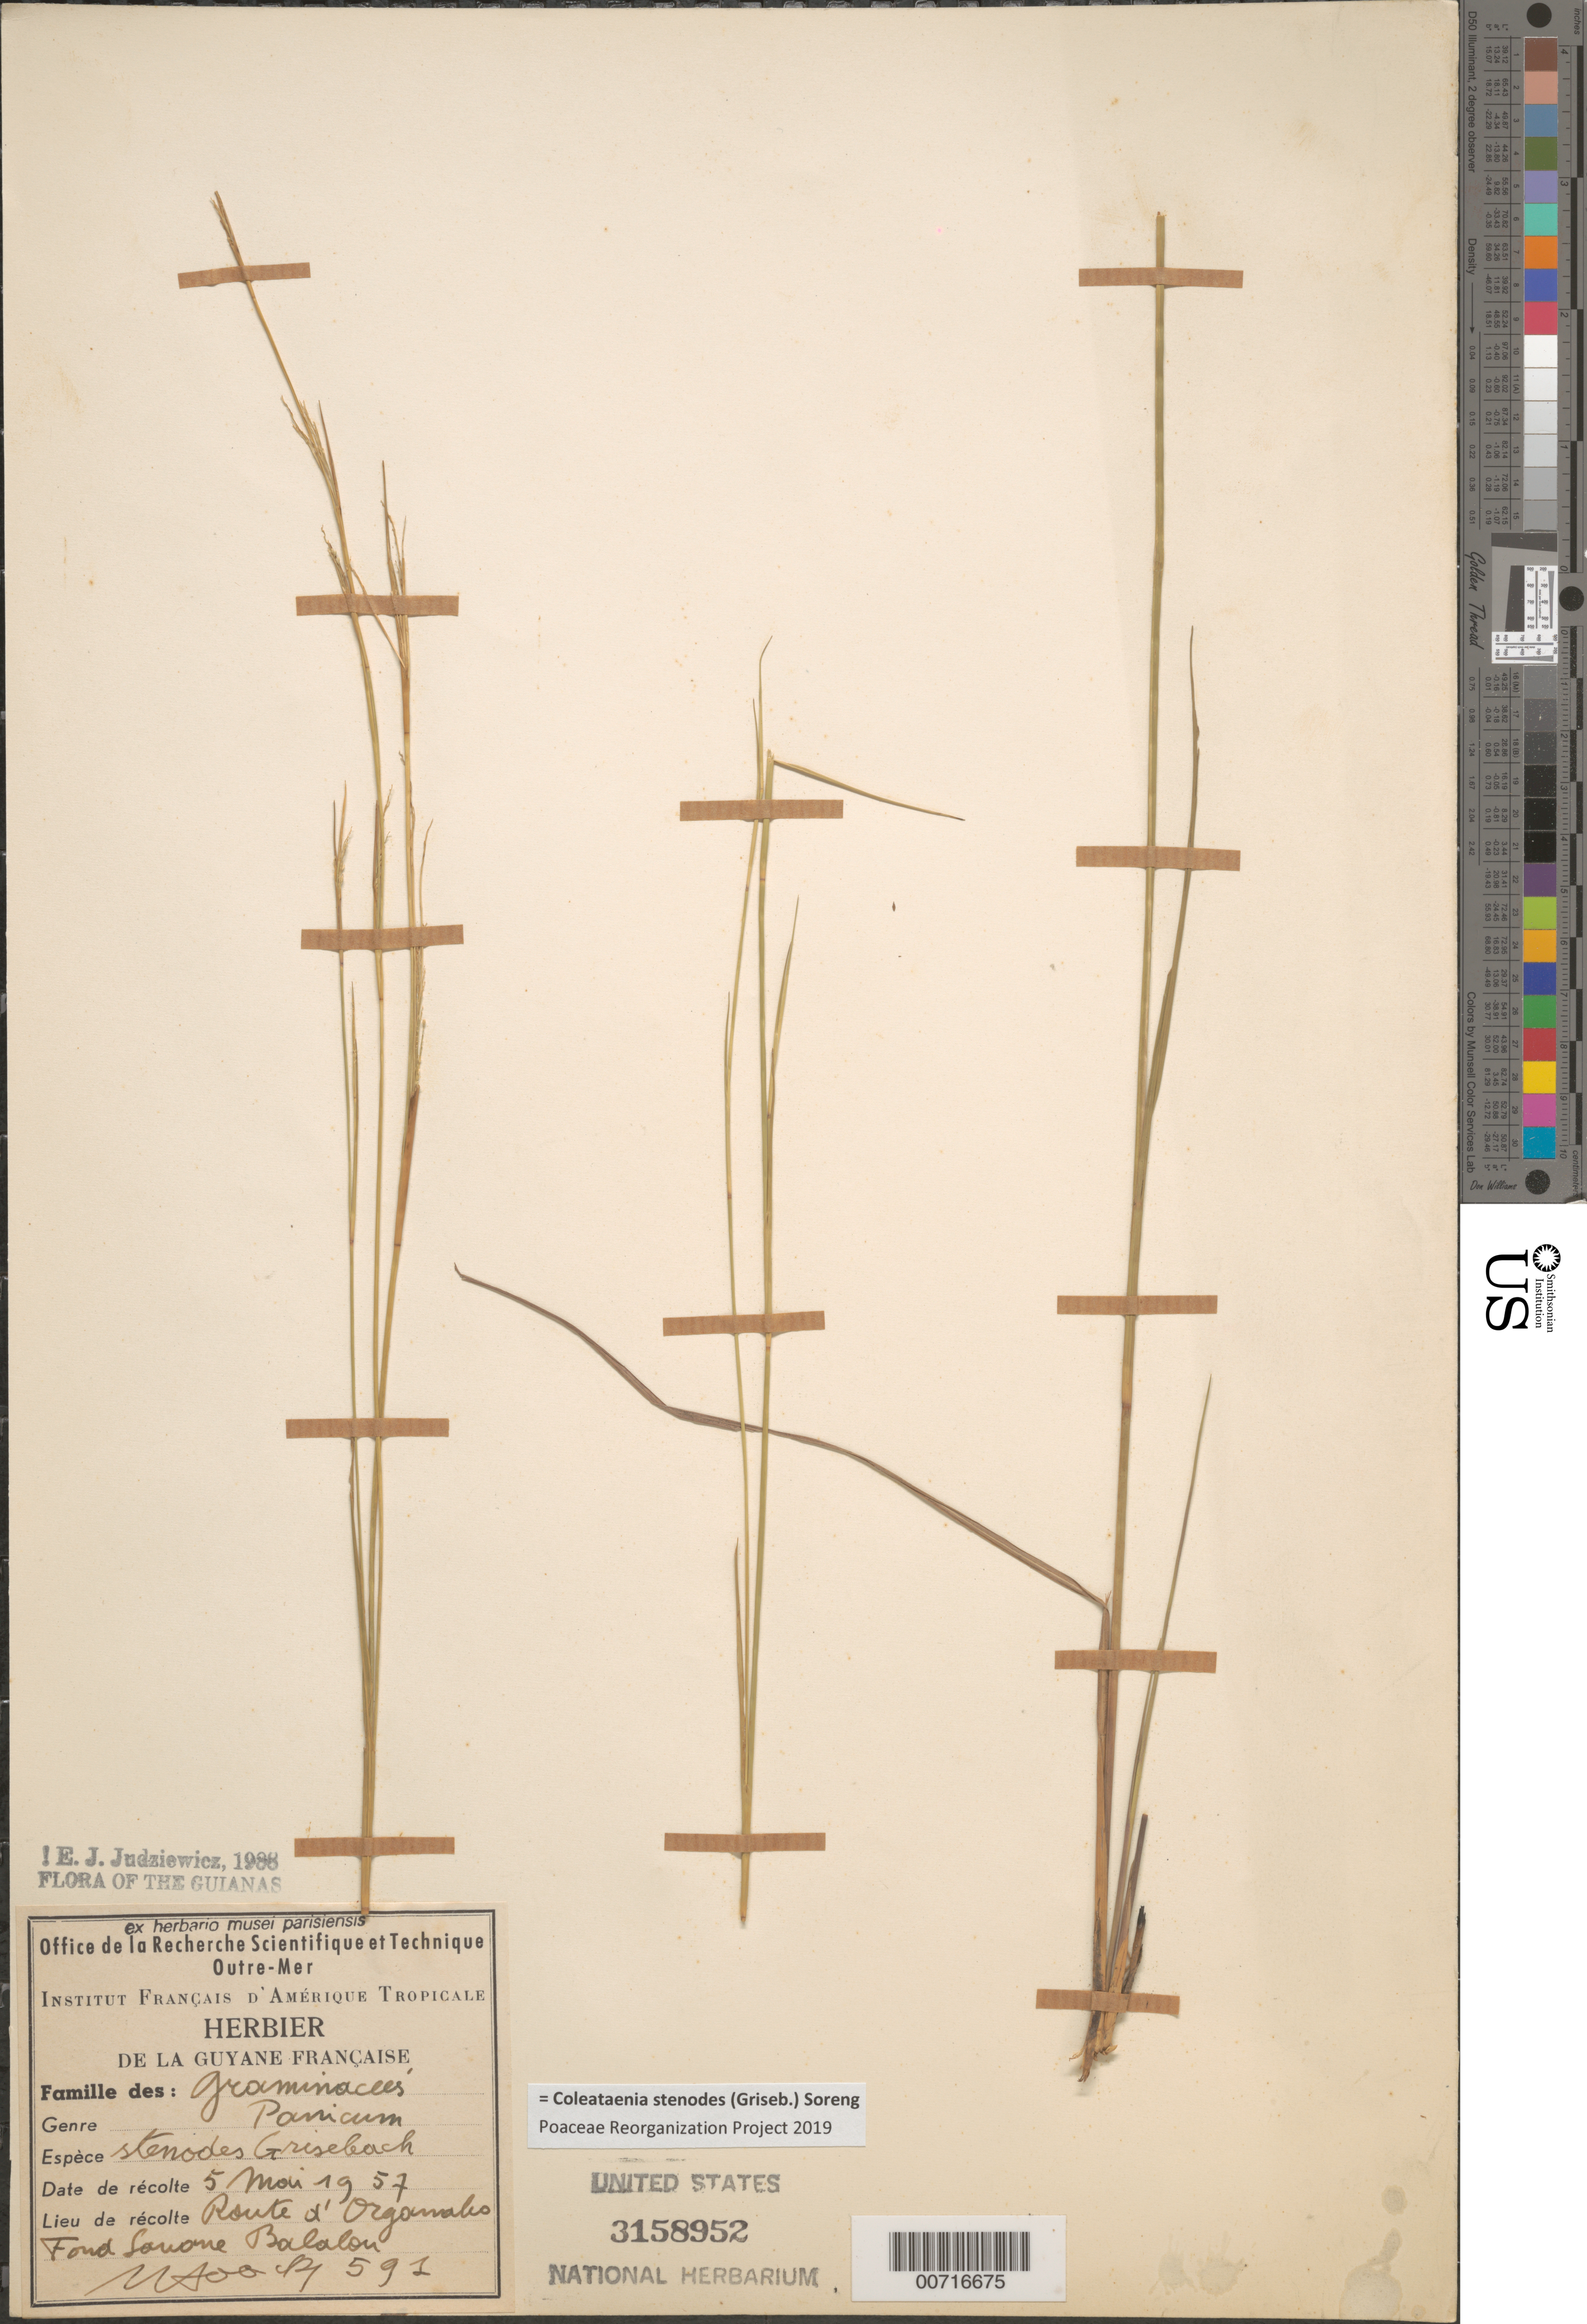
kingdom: Plantae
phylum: Tracheophyta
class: Liliopsida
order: Poales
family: Poaceae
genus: Panicum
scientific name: Panicum stenodes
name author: Griseb.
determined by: Judziewicz, E. J.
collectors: J. Hoock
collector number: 591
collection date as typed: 5-May-57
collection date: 1957-05-05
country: French Guiana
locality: Route d'Organabo, Fond Savane Babalon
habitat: Savanna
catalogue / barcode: US 3158952